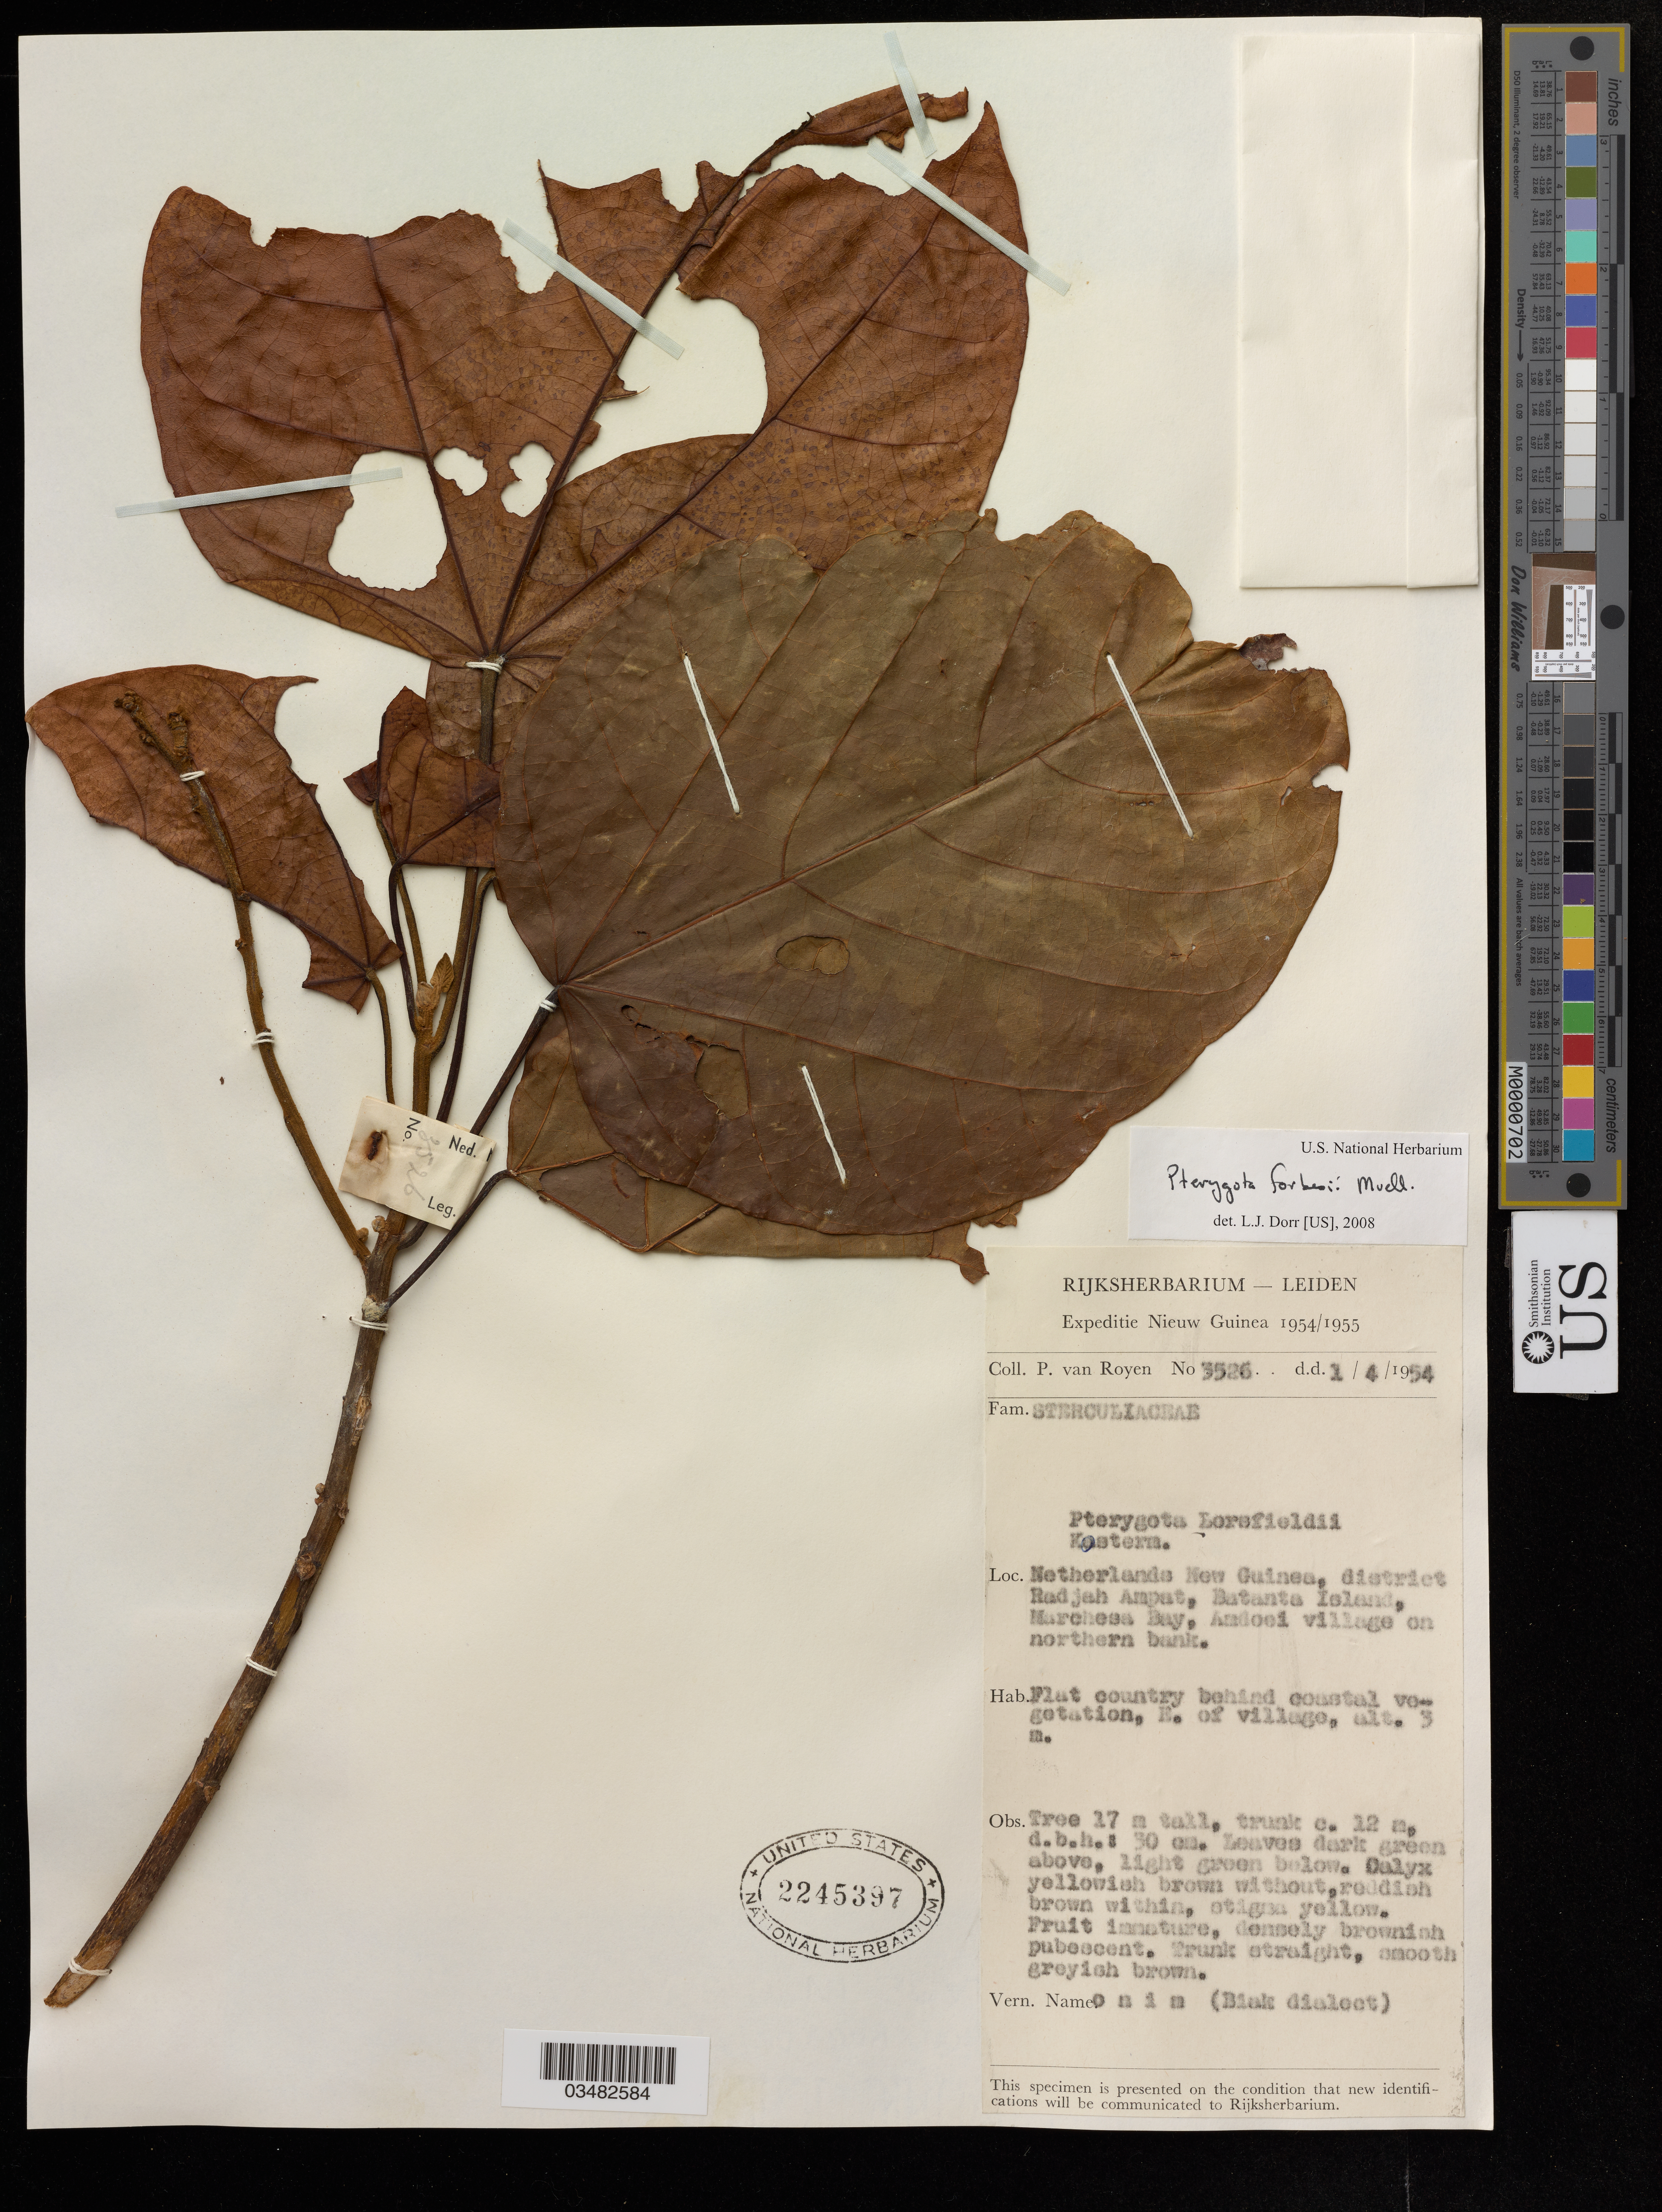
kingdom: Plantae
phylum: Tracheophyta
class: Magnoliopsida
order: Malvales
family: Malvaceae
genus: Pterygota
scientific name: Pterygota forbesii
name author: F. Muell.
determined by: Dorr, Laurence J., Curator (BOT), Smithsonian Institution - National Museum of Natural History (UNITED STATES)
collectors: P. van Royen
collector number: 3526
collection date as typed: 1/4/1954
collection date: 1954-04-01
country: Indonesia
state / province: Papua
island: New Guinea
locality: Netherlands New Guinea, district Radja Ampat, Batanta Island, Marchesa Bay, Amdoei village on northern bank, north of village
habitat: flat country behind coastel vegetation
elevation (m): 3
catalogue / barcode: US 2245397